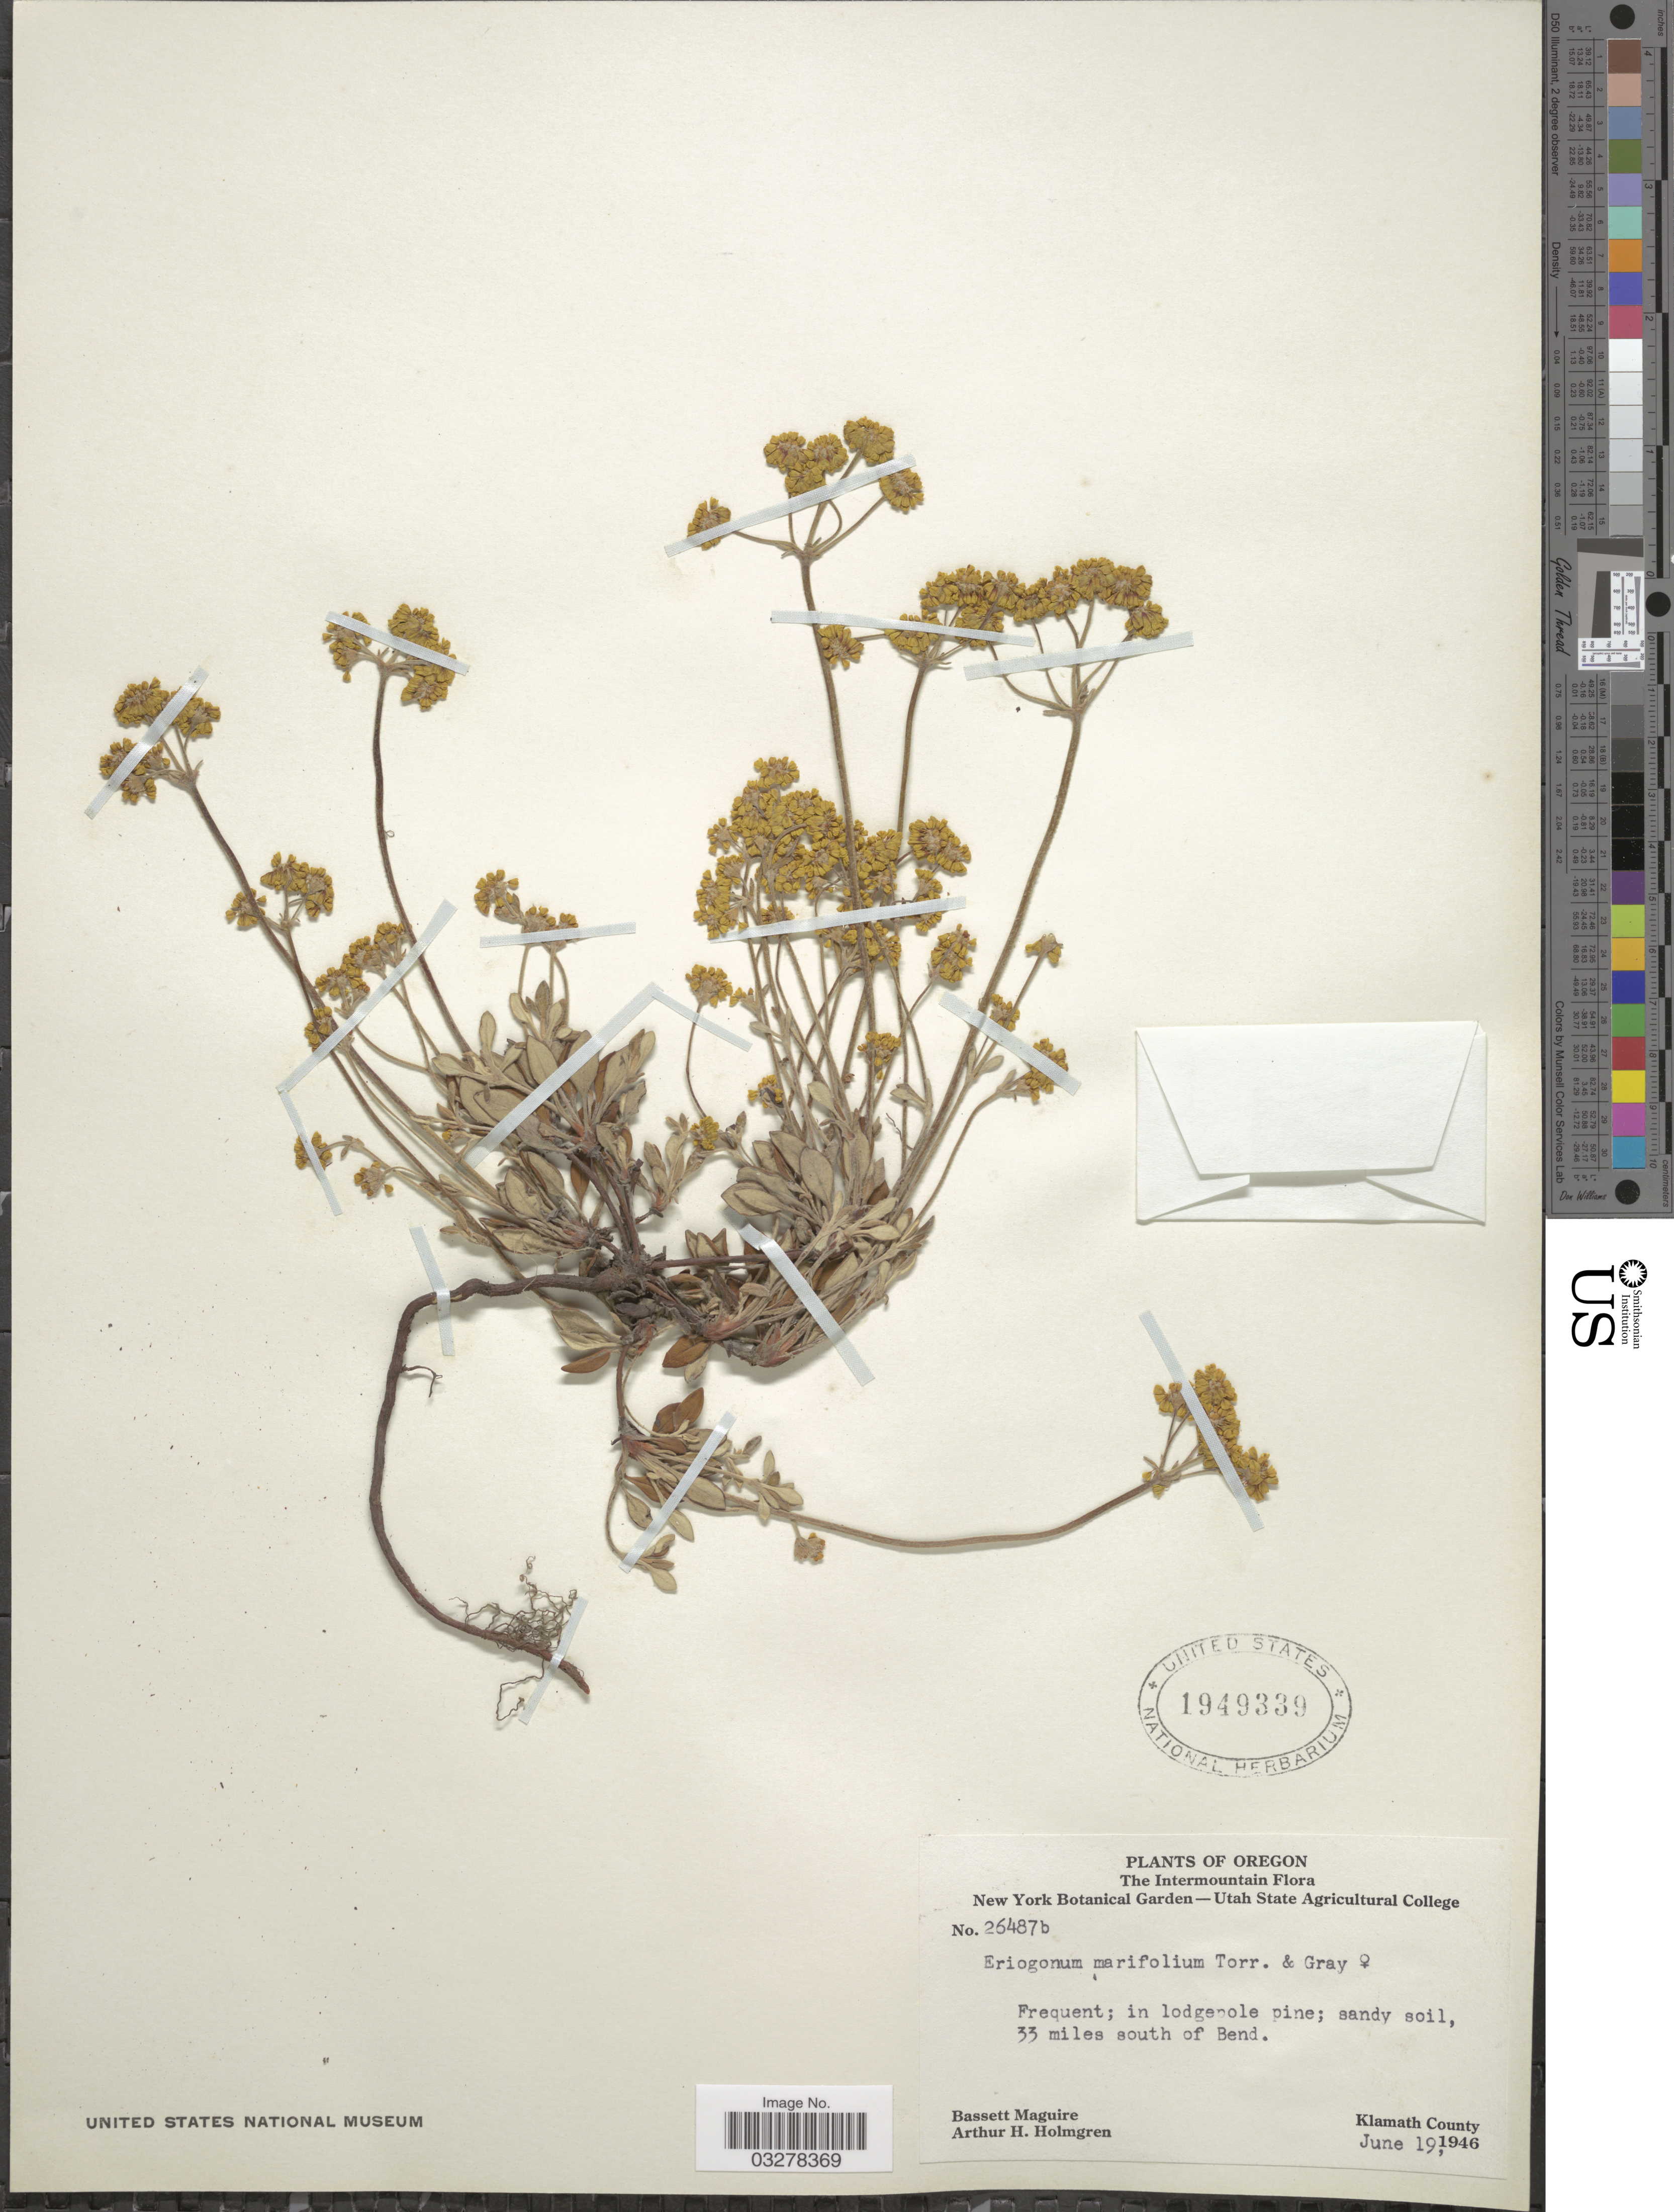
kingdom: Plantae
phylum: Tracheophyta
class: Magnoliopsida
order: Caryophyllales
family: Polygonaceae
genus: Eriogonum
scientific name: Eriogonum marifolium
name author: Torr. & A. Gray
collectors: B. Maguire & A. H. Holmgren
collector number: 26487b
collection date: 1946-06-19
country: United States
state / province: Oregon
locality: Intermountain. 33 miles south of Bend. Klamath County.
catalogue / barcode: US 1949339